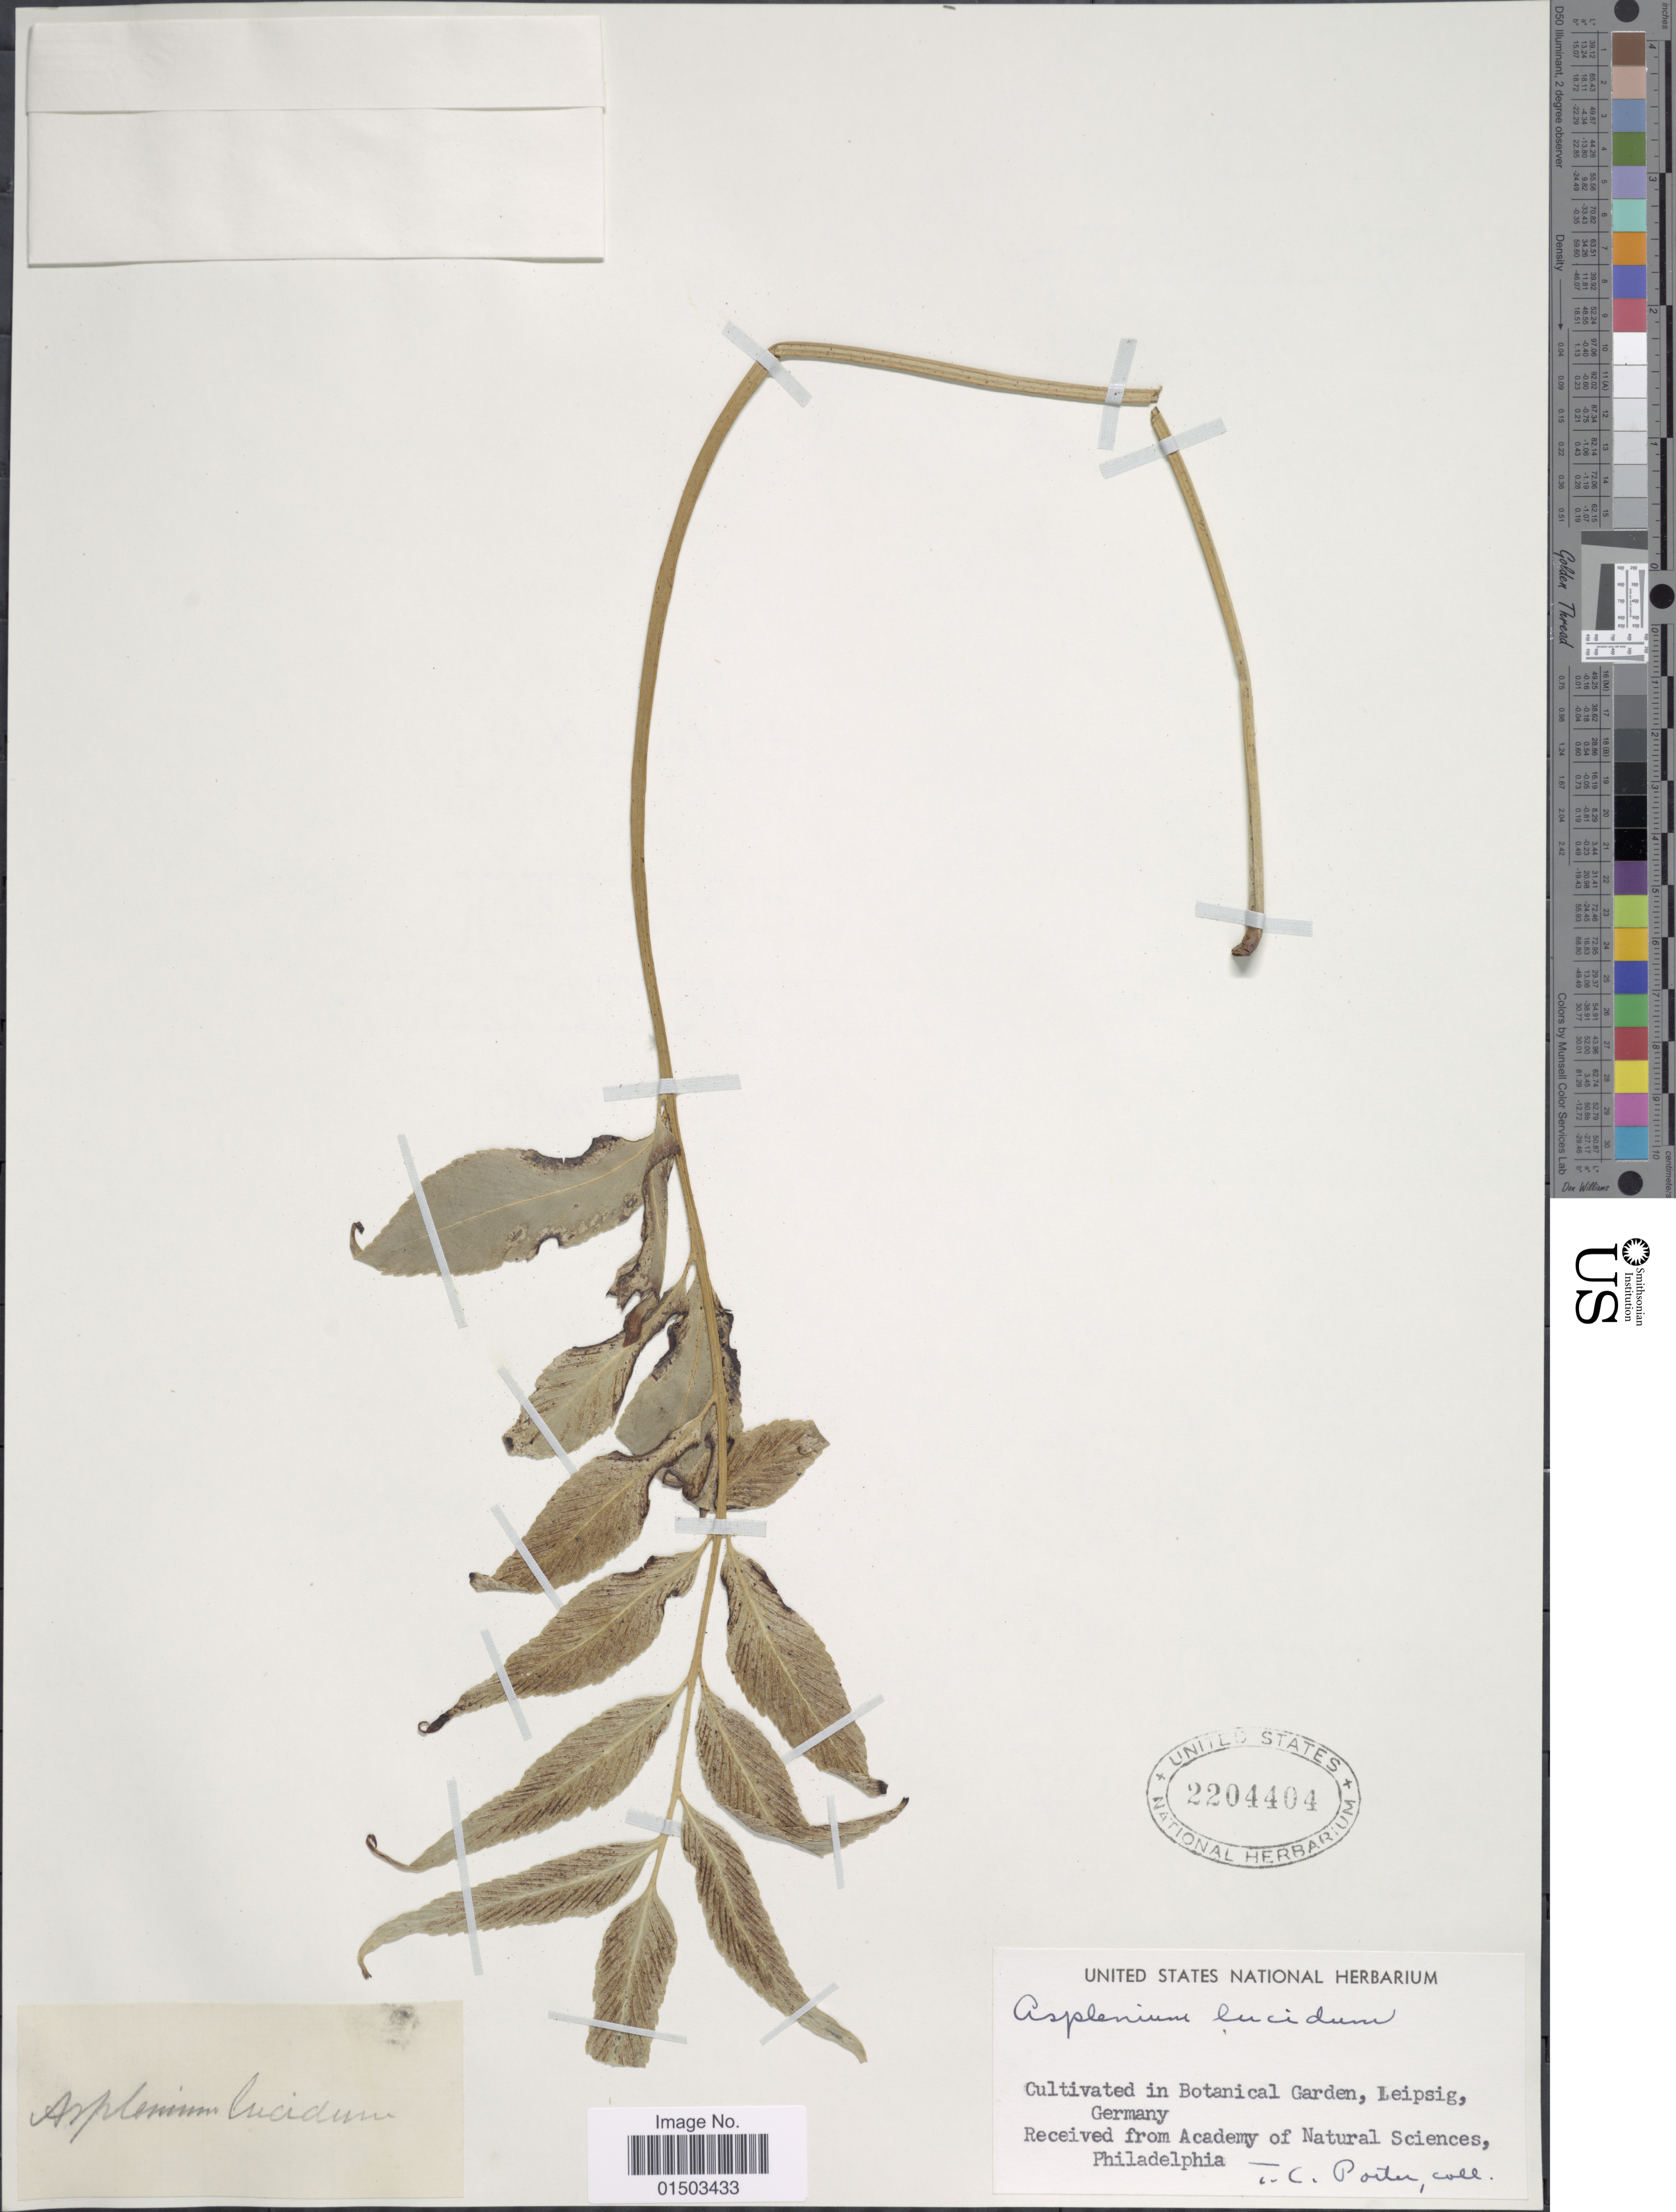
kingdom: Plantae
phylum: Tracheophyta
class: Polypodiopsida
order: Polypodiales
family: Aspleniaceae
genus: Asplenium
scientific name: Asplenium lucidum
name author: G. Forst.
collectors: T. C. Porter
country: Germany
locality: Cultivated in Botanical Garden, Leipsig, Germany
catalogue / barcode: US 2204404